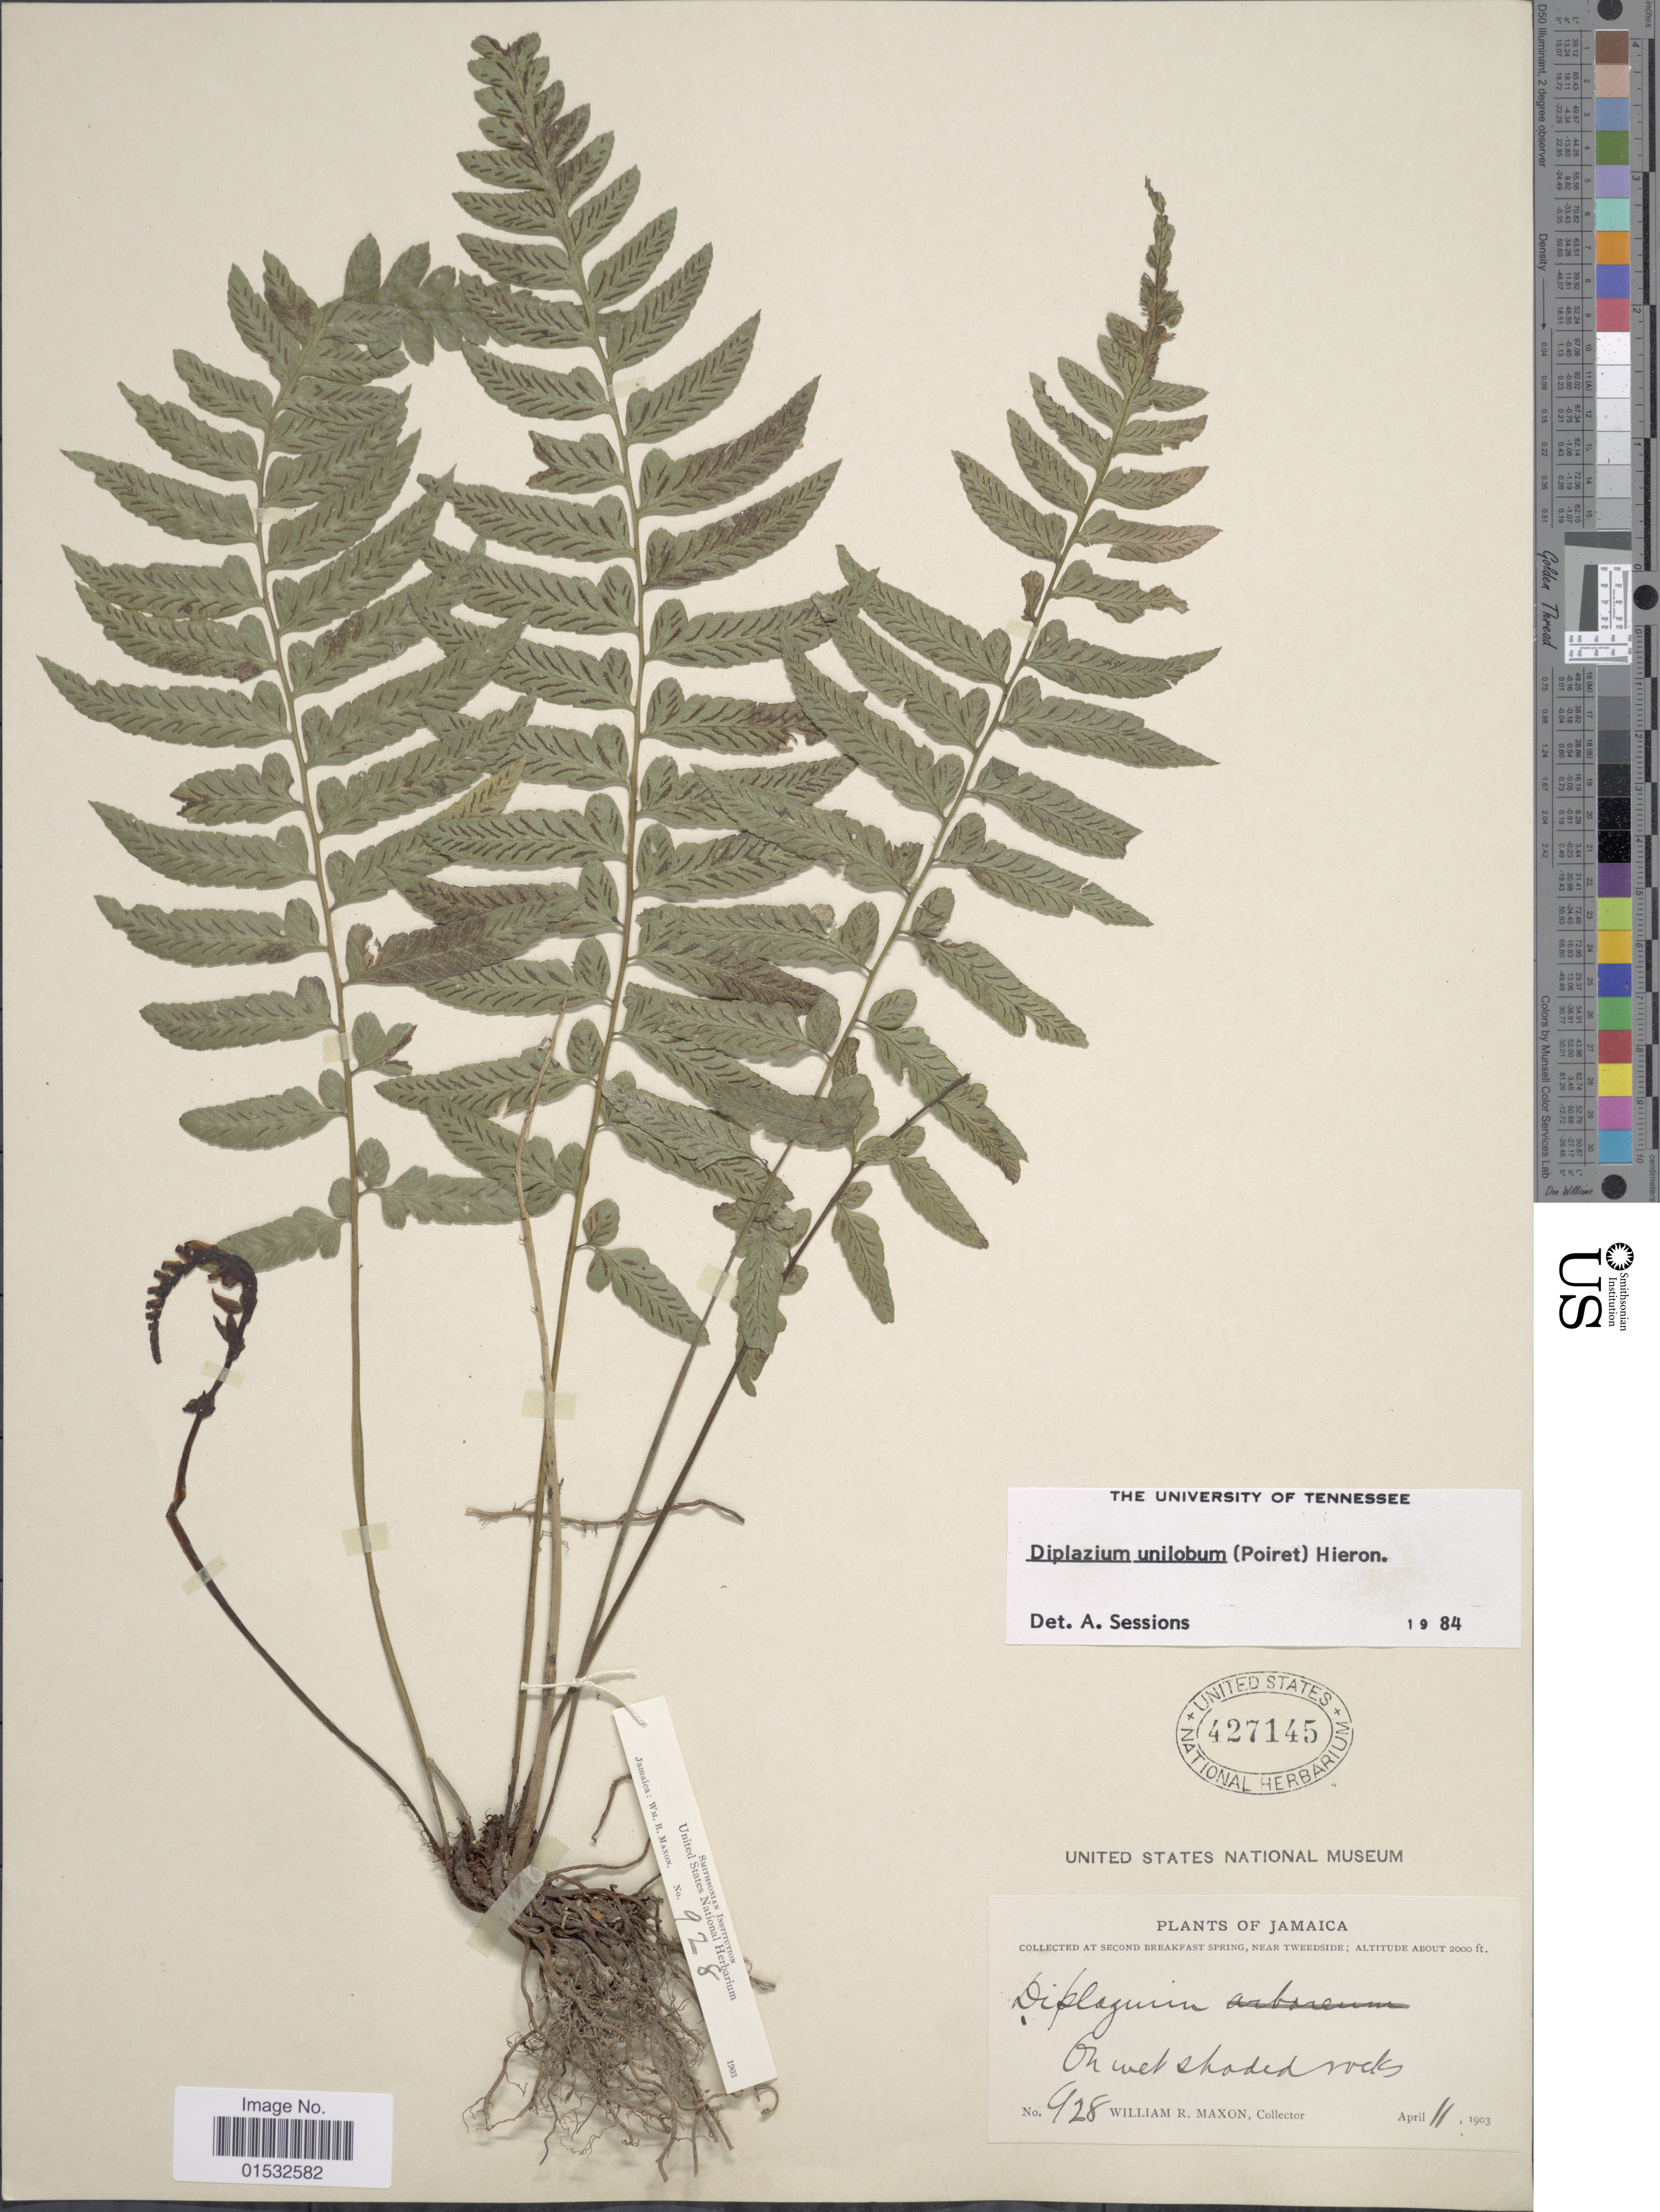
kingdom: Plantae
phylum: Tracheophyta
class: Polypodiopsida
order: Polypodiales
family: Athyriaceae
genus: Diplazium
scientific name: Diplazium unilobum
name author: (Poir.) Hieron.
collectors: W. R. Maxon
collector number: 928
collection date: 1903-04-11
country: Jamaica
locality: Second Breakfast Spring, near Tweedside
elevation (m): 610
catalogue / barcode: US 427145